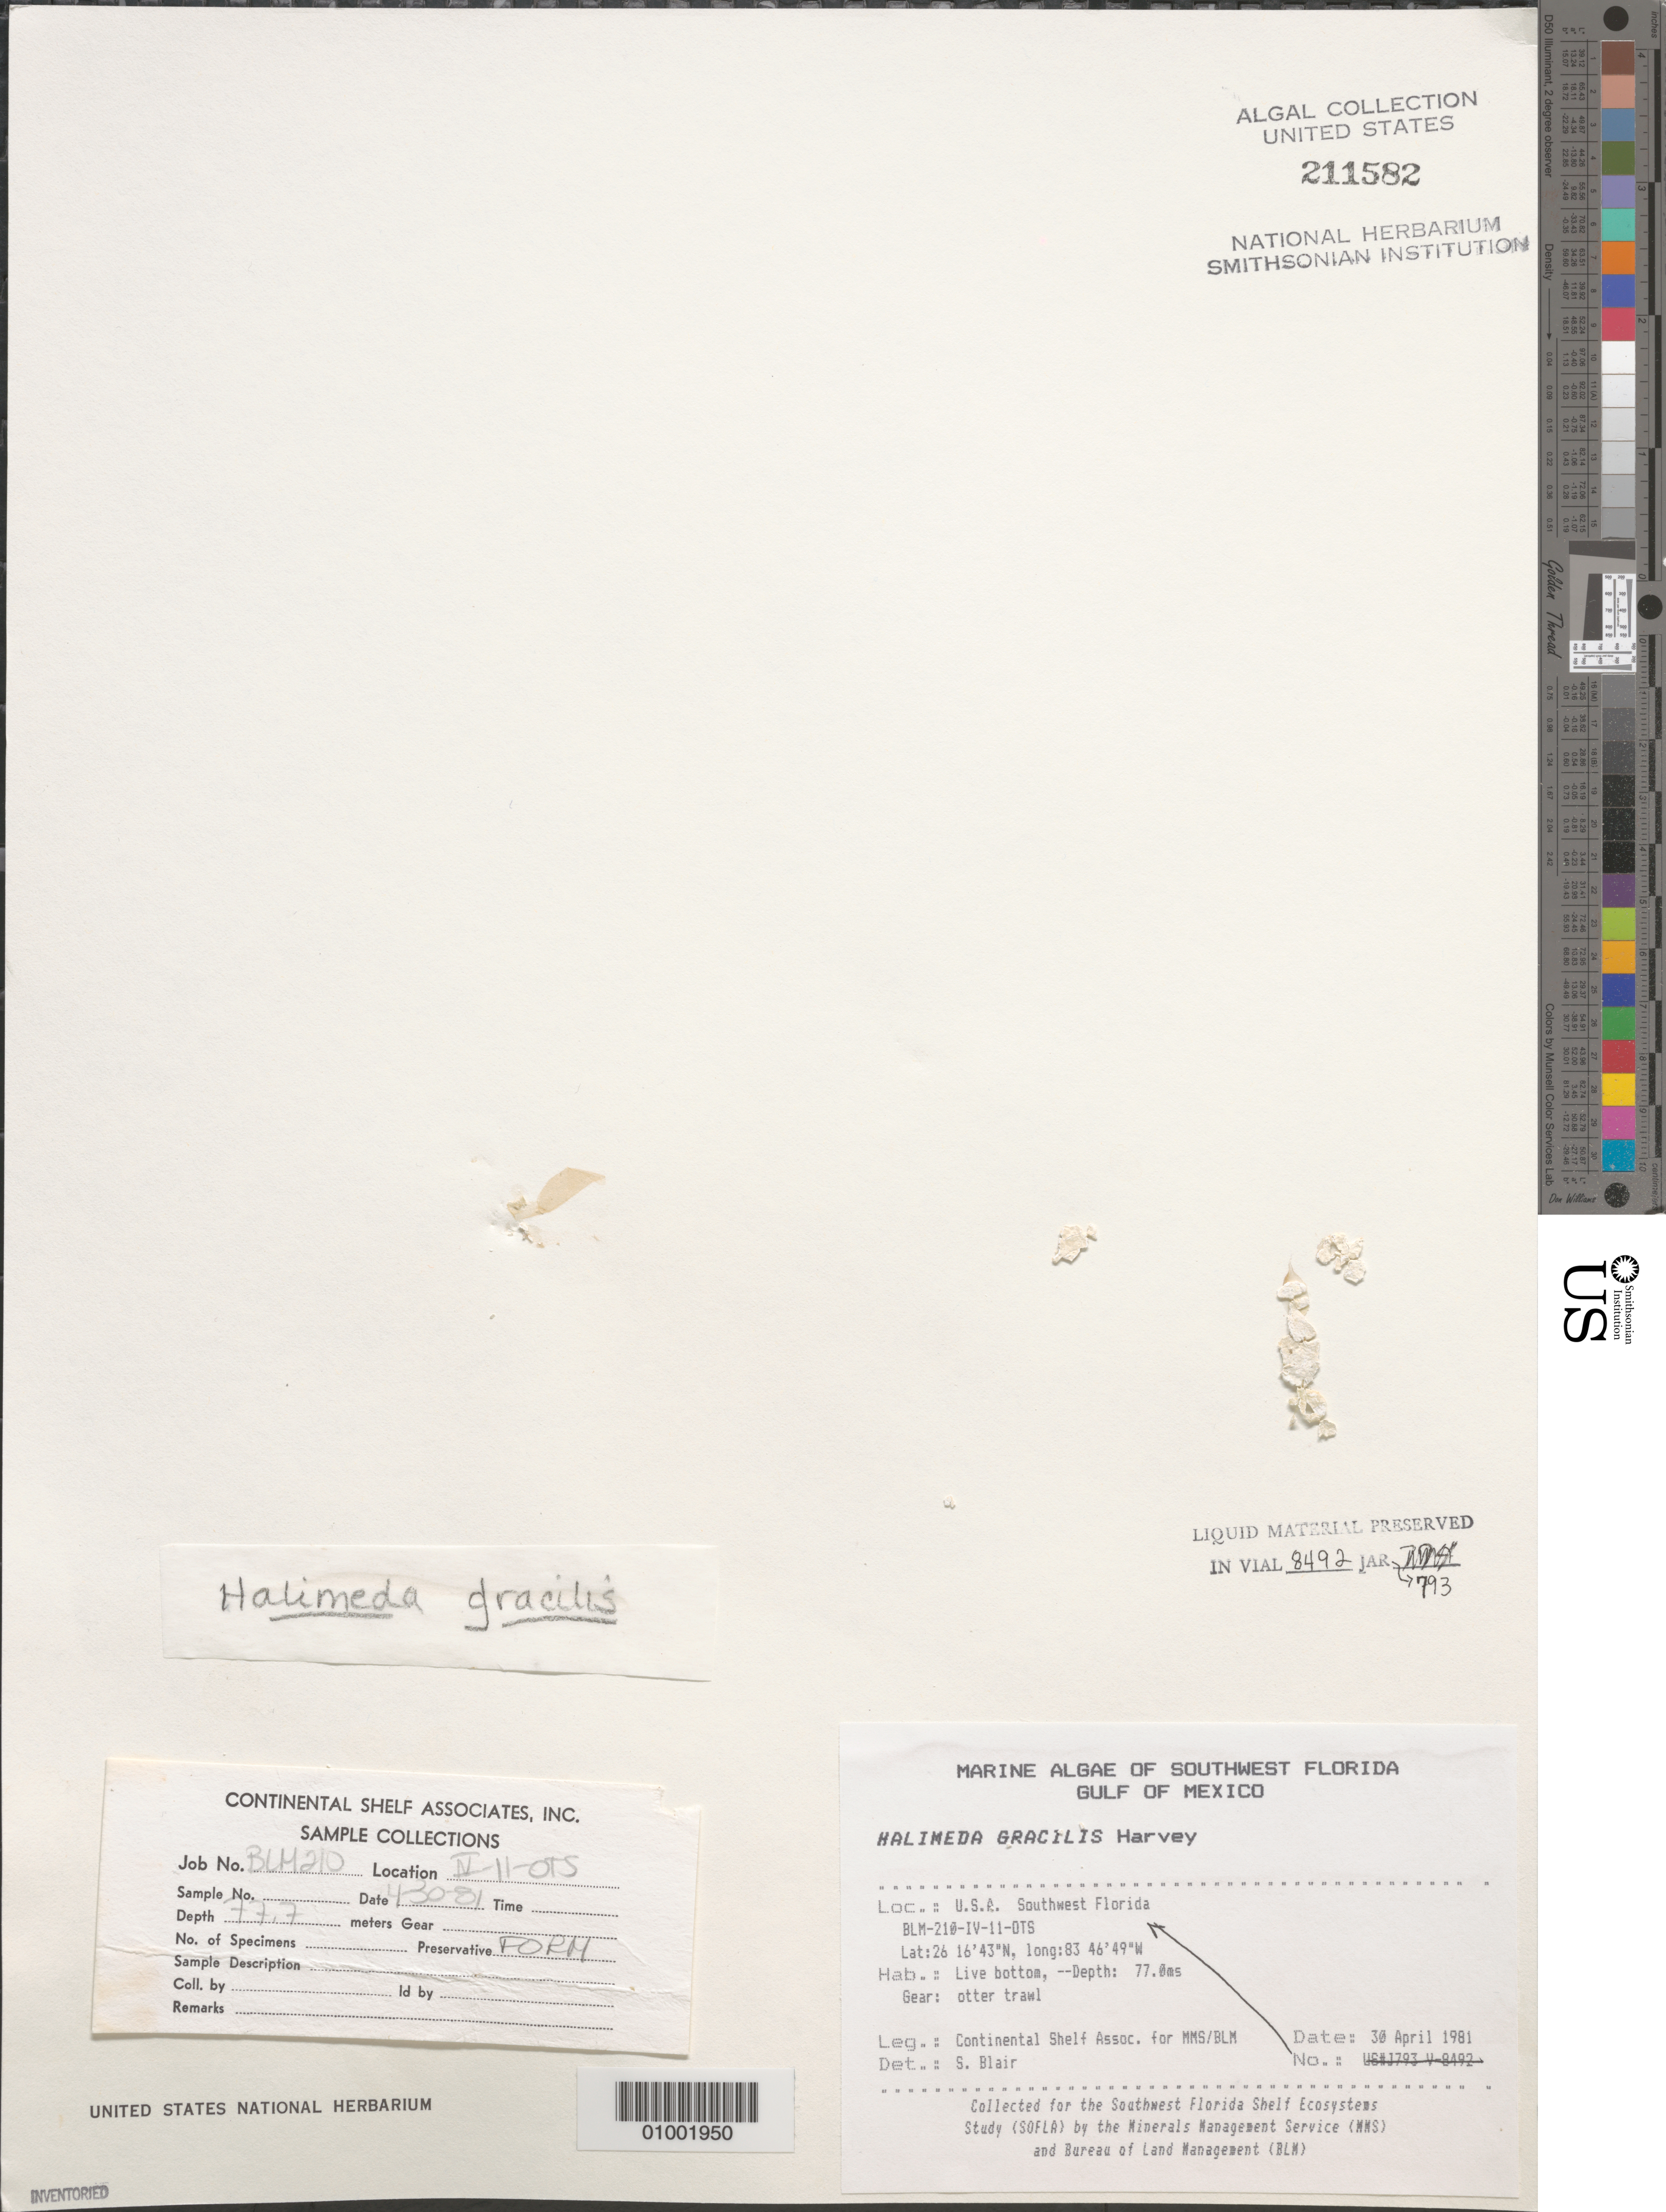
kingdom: Plantae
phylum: Chlorophyta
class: Ulvophyceae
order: Bryopsidales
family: Halimedaceae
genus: Halimeda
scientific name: Halimeda gracilis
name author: Harv. ex J. Agardh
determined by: Blair, S. M.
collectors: Continental Shelf Associates for the MMS/BLM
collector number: BLM-210-IV-11-OTS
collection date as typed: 30 Apr 1981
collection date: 1981-04-30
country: United States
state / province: Florida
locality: Gulf of Mexico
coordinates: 26 16'43"N, 83 46'49"W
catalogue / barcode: US 211582